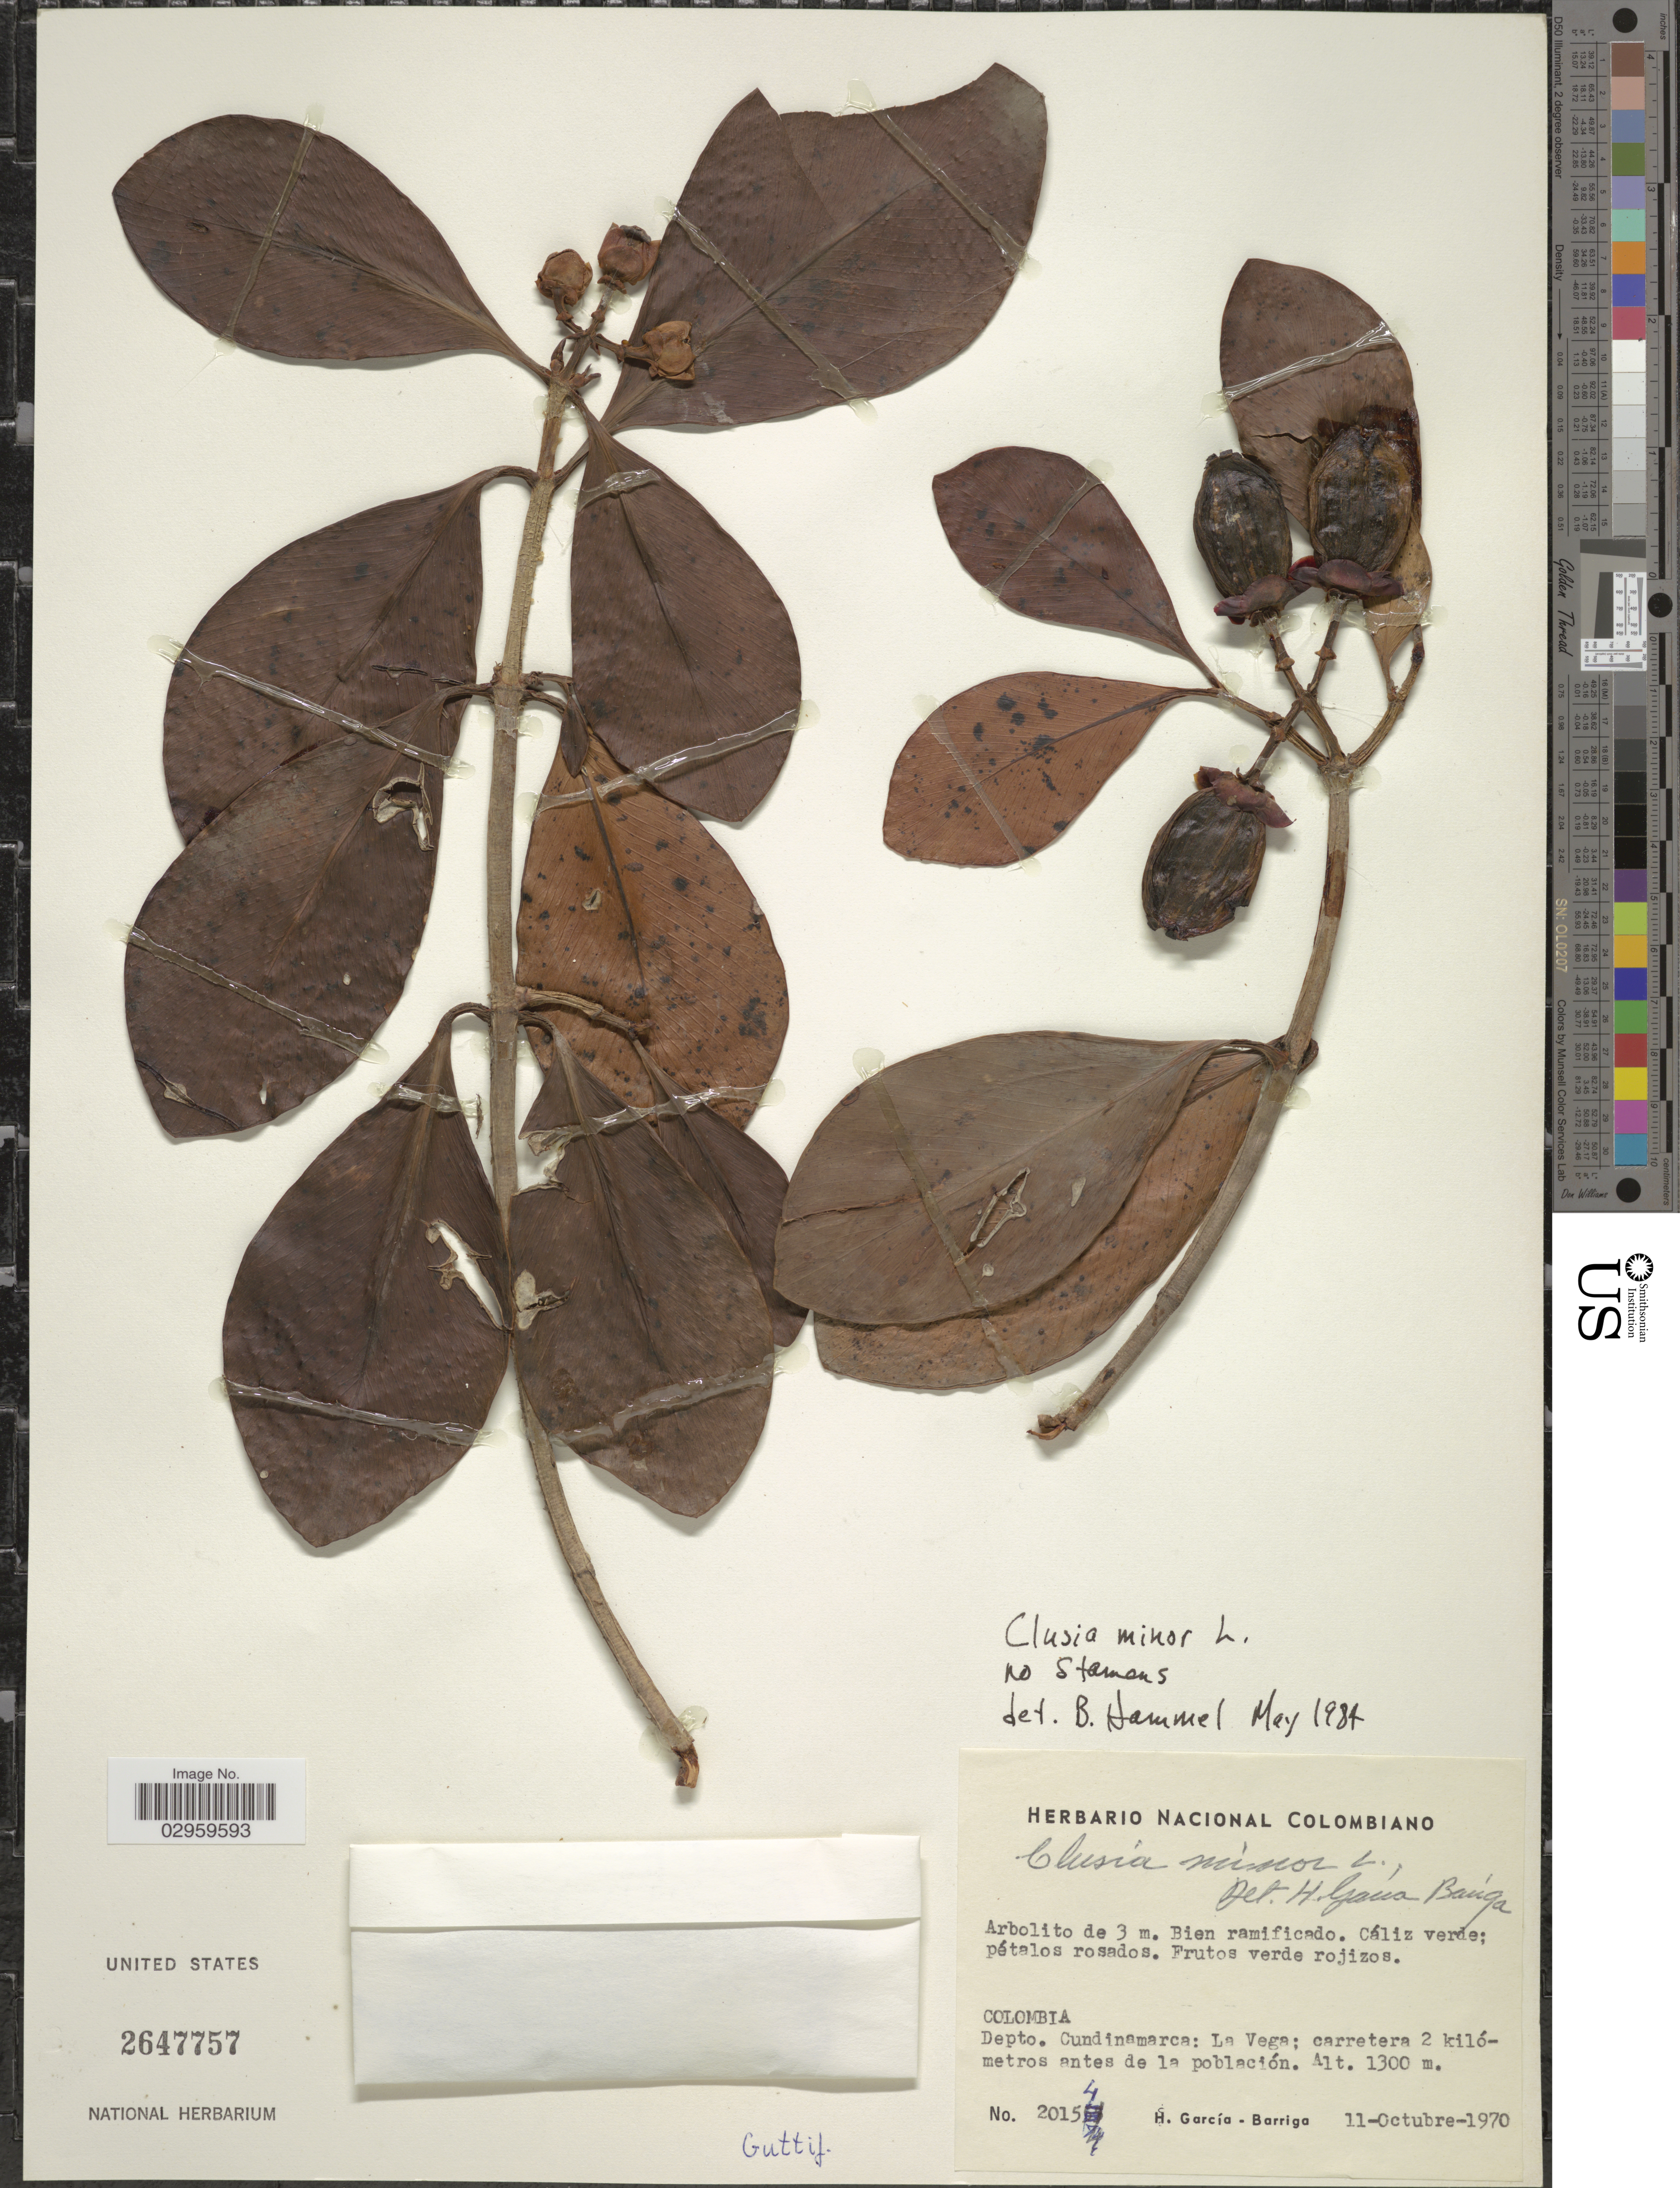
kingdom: Plantae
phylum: Tracheophyta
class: Magnoliopsida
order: Malpighiales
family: Clusiaceae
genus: Clusia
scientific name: Clusia minor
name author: L.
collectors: H. García Barriga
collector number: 20154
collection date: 1970-10-11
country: Colombia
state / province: Cundinamarca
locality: Depto. Cundinamarca: La Vega; carretera 2 kilómetros antes de la población.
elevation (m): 1300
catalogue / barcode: US 2647757